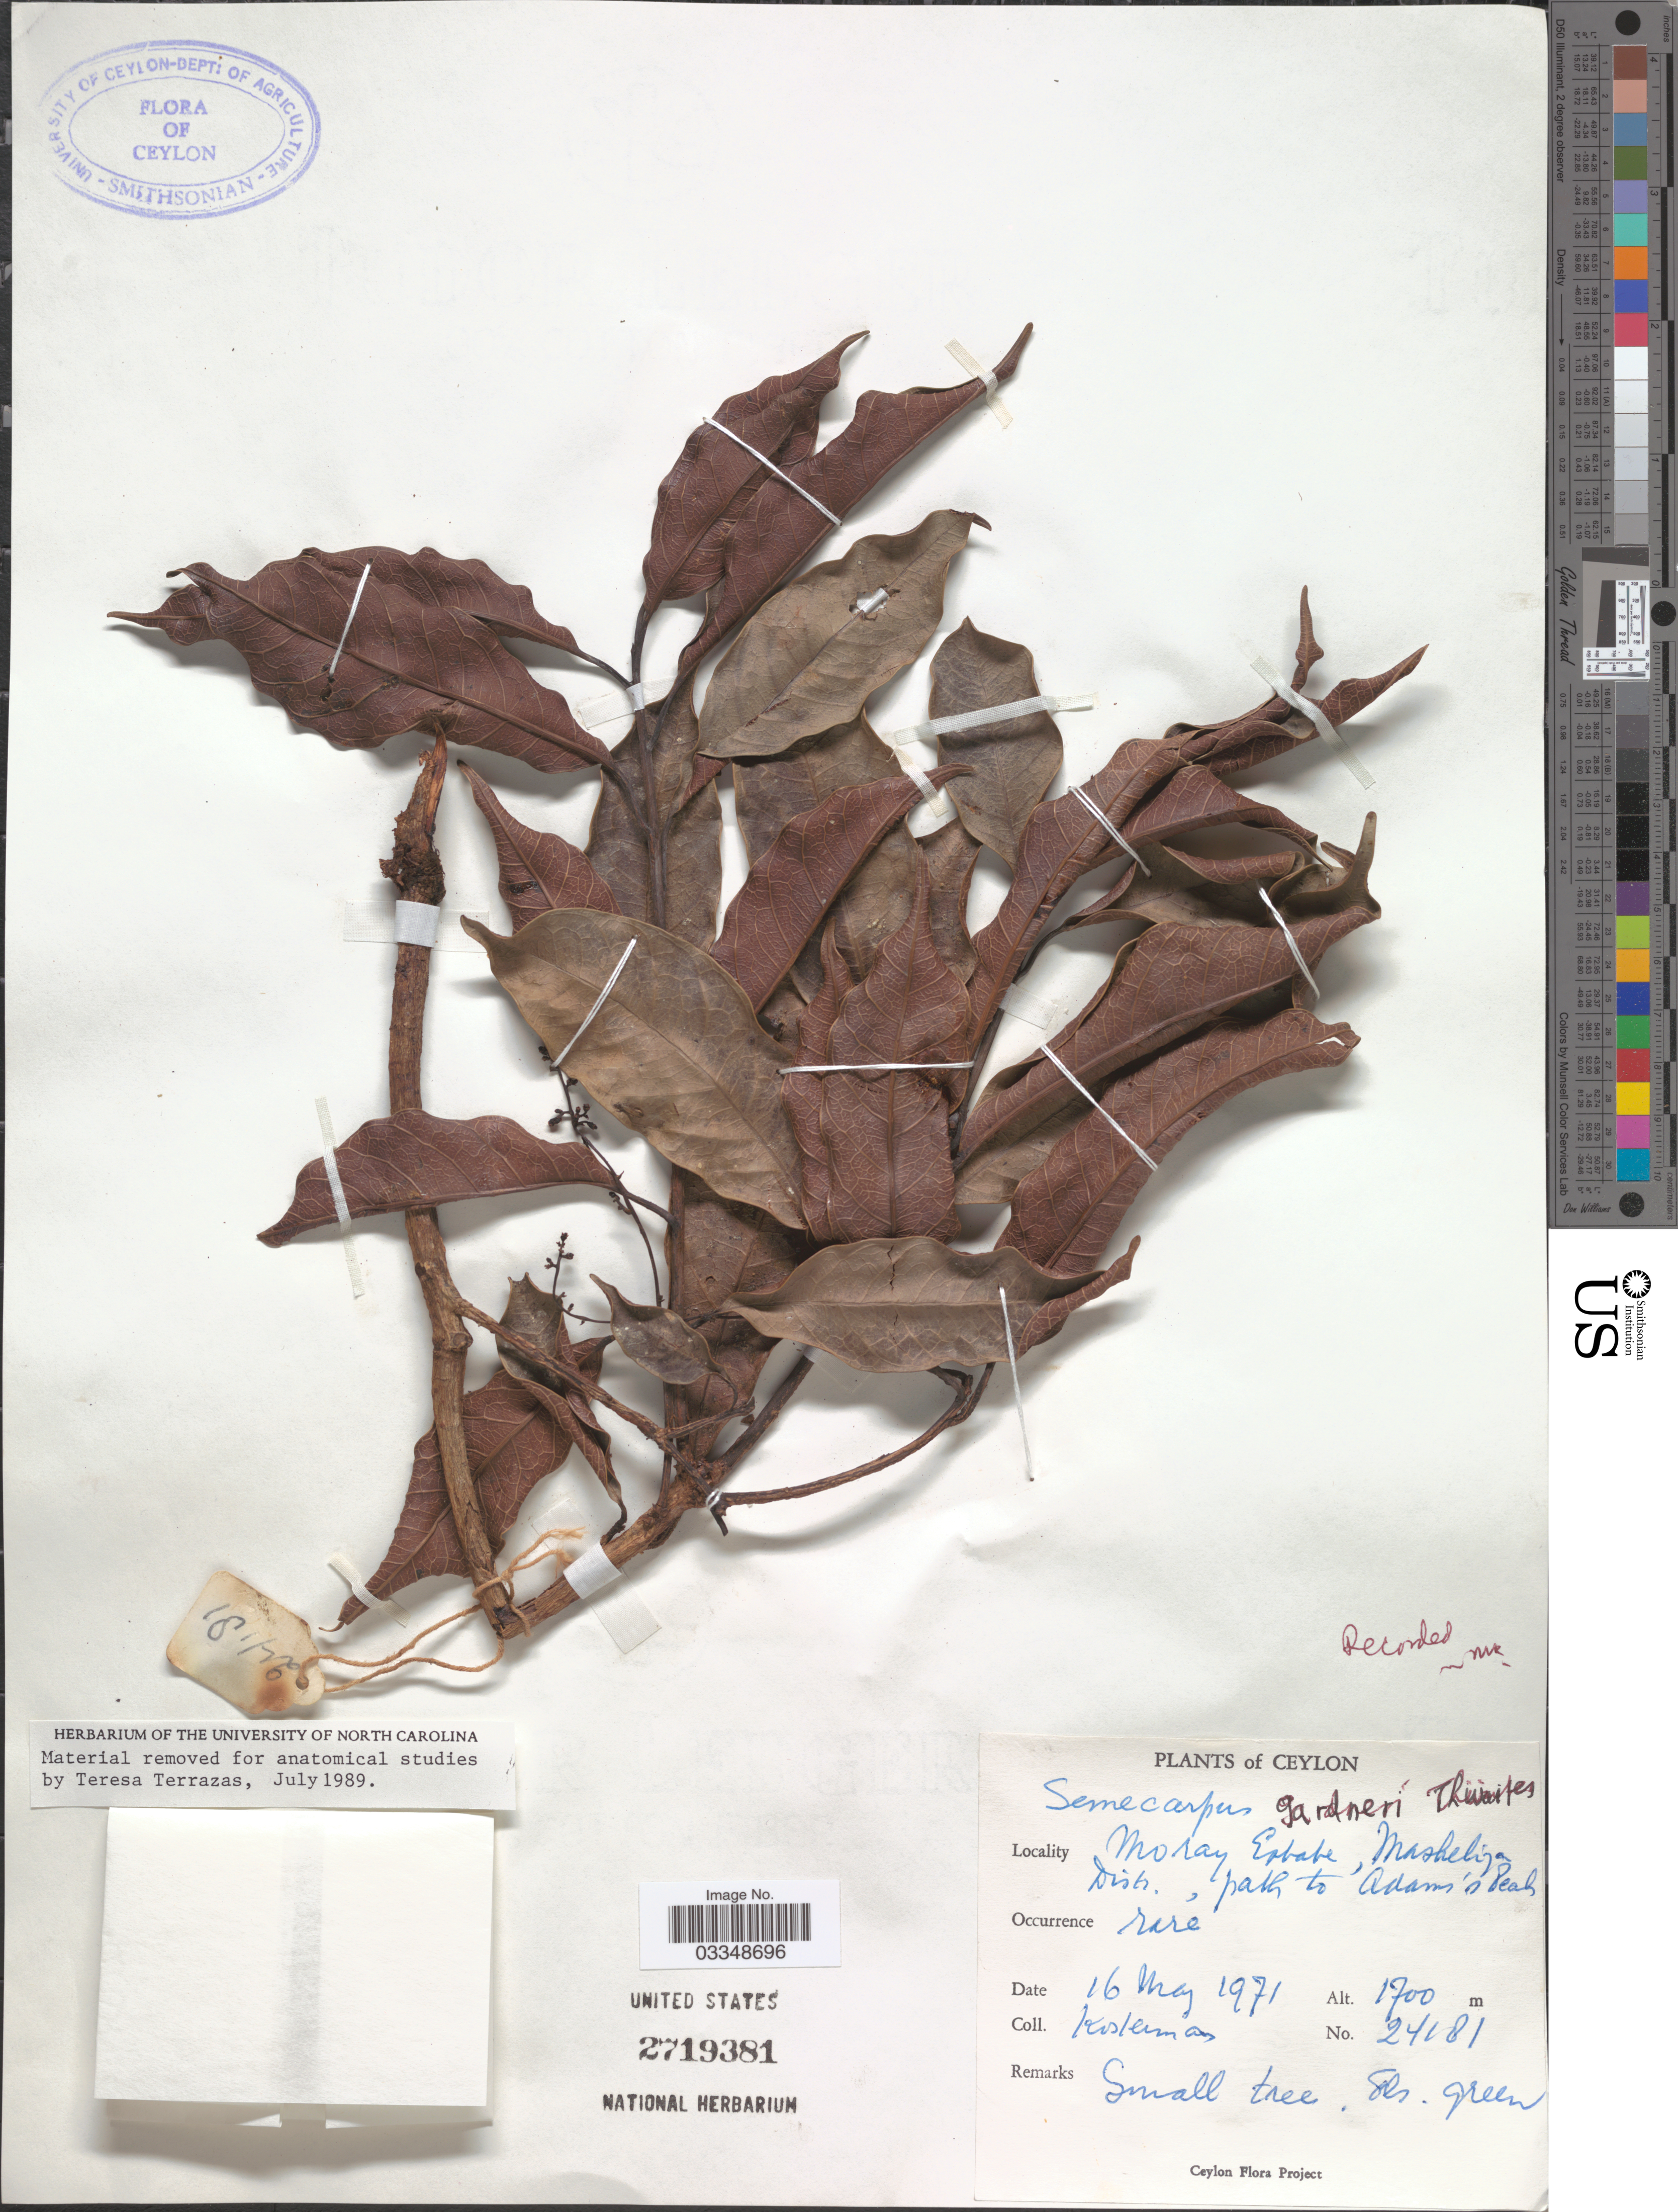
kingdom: Plantae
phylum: Tracheophyta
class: Magnoliopsida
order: Sapindales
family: Anacardiaceae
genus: Semecarpus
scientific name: Semecarpus gardneri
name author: Thwaites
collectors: Kostermans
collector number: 24181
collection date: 1971-05-16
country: Sri Lanka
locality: Ceylon. Moray Estate, Maskeliya Distr, path to Adam's Peak.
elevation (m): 1700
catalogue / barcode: US 2719381